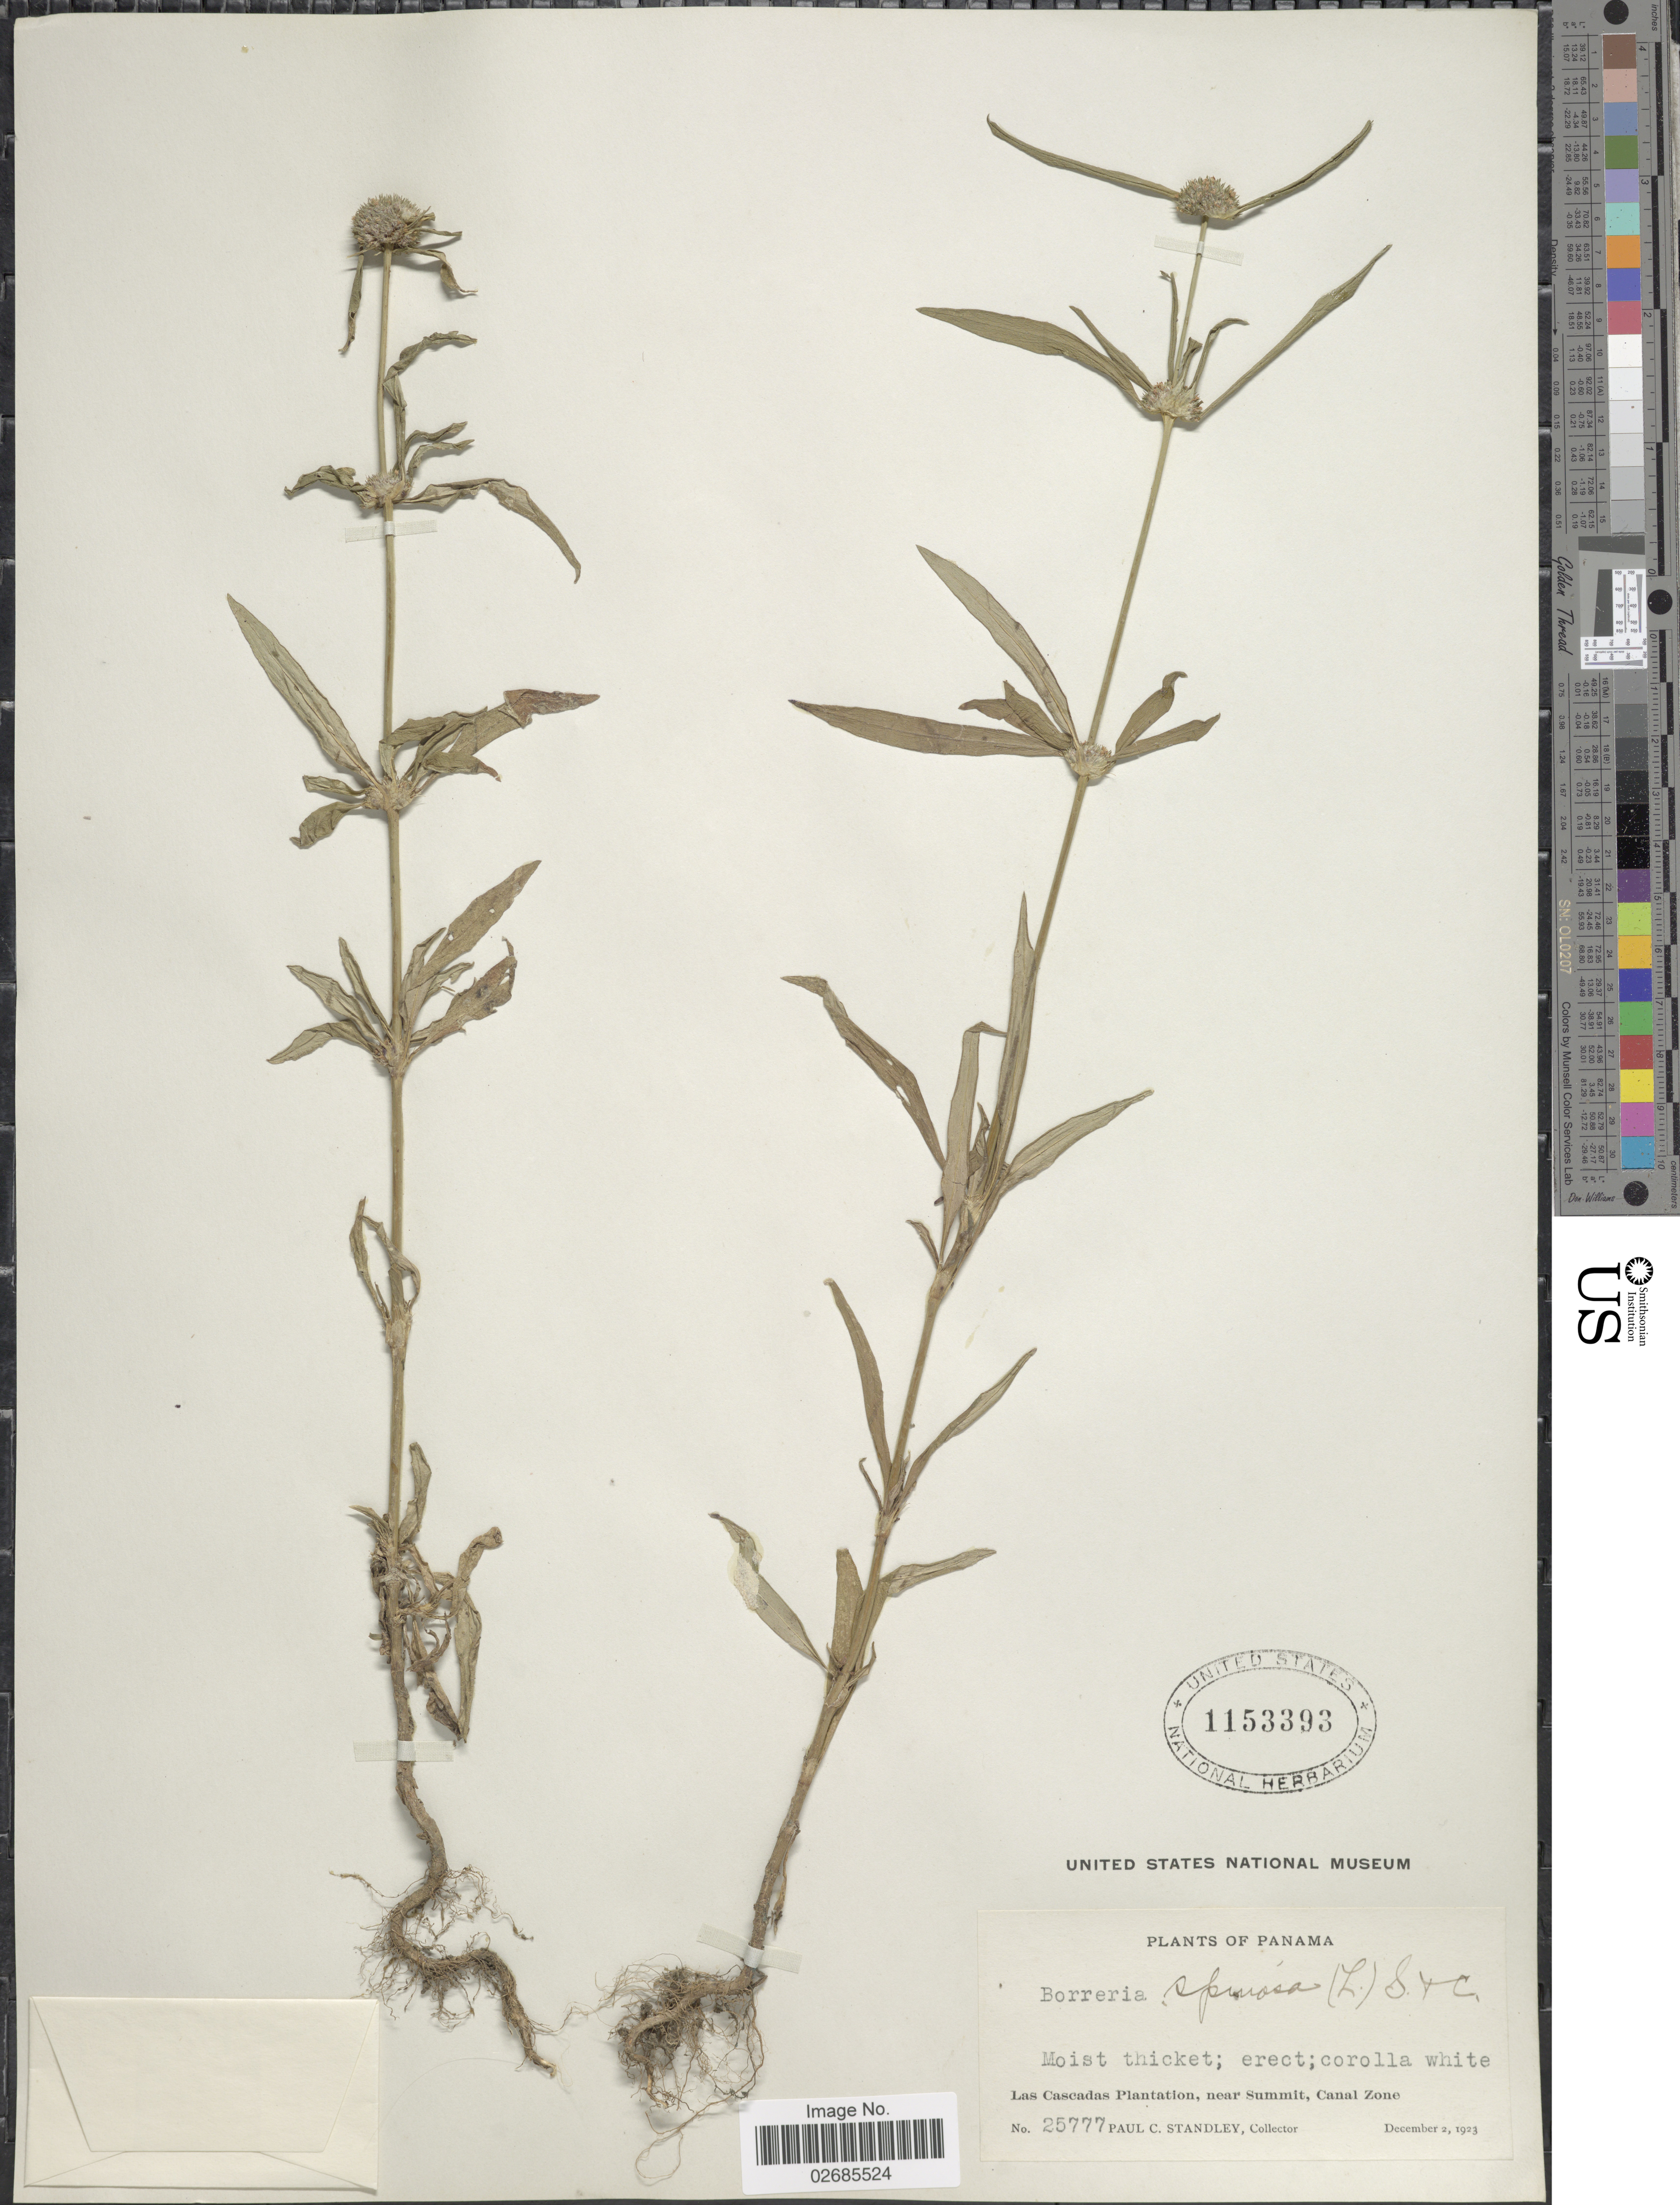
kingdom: Plantae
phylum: Tracheophyta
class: Magnoliopsida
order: Gentianales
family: Rubiaceae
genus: Borreria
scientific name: Borreria densiflora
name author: DC.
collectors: P. C. Standley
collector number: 25777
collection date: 1923-12-02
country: Panama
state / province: Colón / Panamá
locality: Las Cascadas Plantation, near summit, Canal Zone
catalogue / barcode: US 1153393